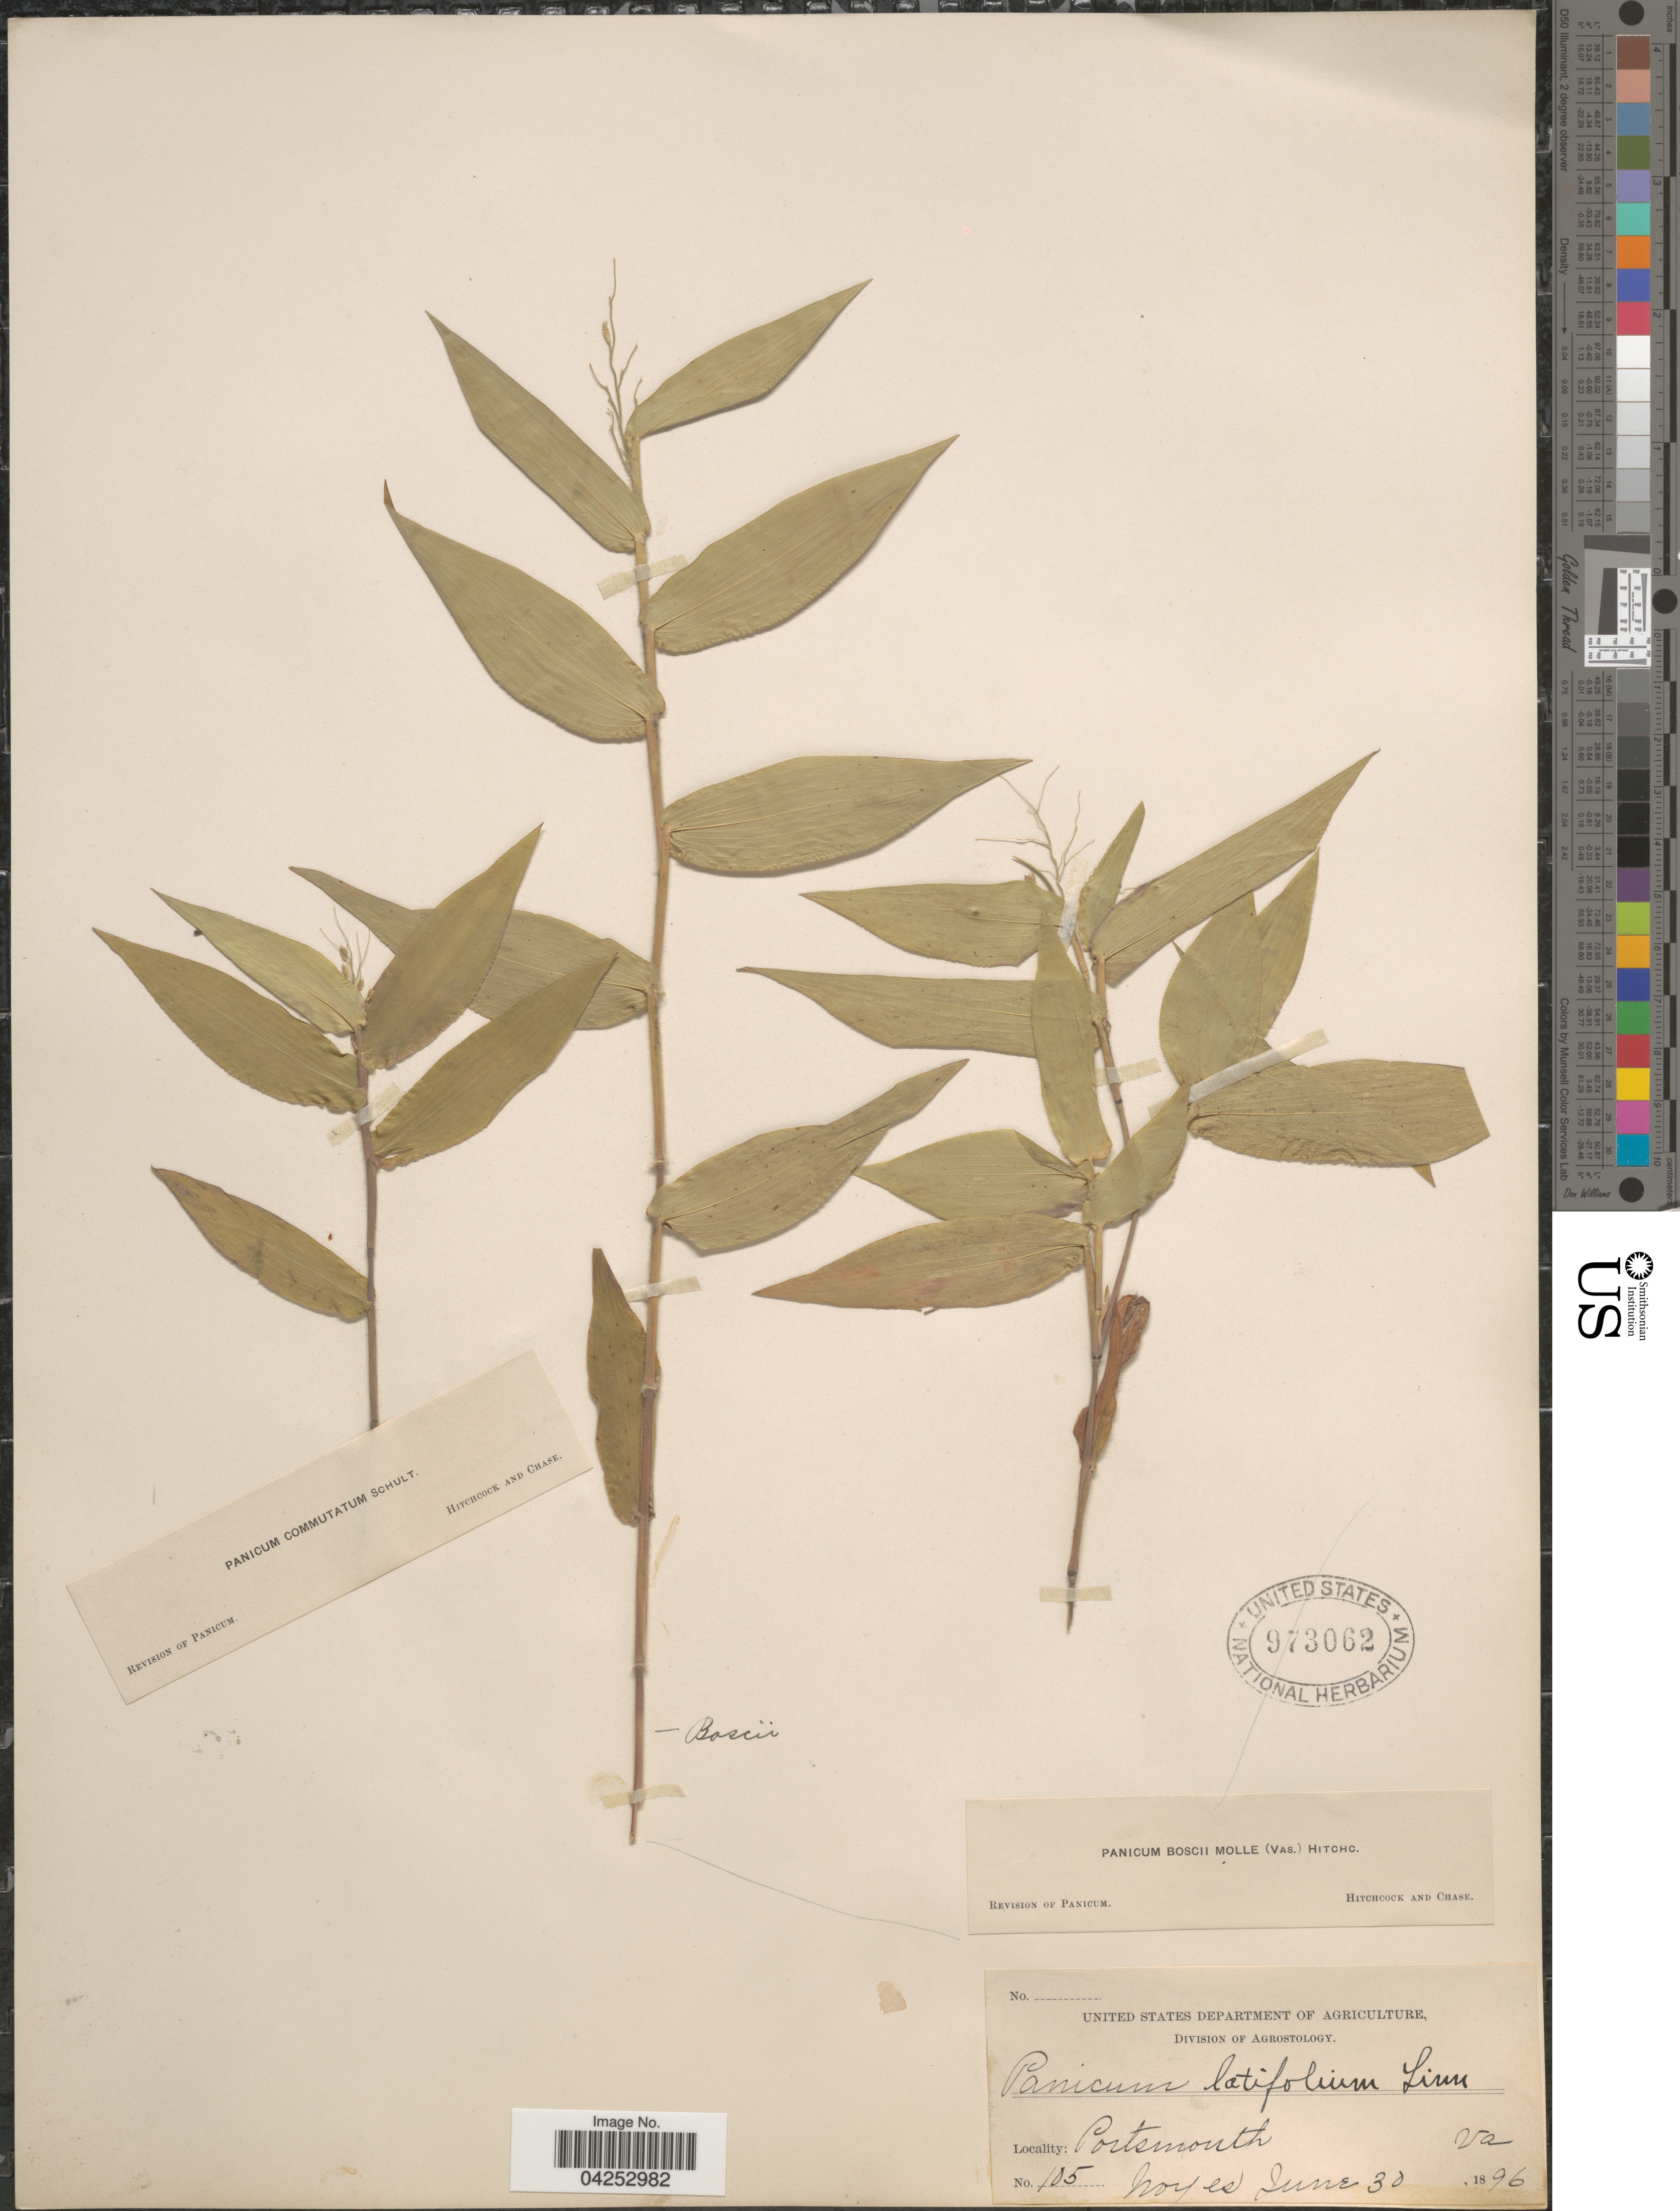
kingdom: Plantae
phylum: Tracheophyta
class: Liliopsida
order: Poales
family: Poaceae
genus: Dichanthelium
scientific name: Dichanthelium boscii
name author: (Poir.) Gould & C.A. Clark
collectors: Noyes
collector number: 105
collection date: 1896-06-30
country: United States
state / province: Virginia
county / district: City of Portsmouth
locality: Portsmouth.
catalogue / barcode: US 973062